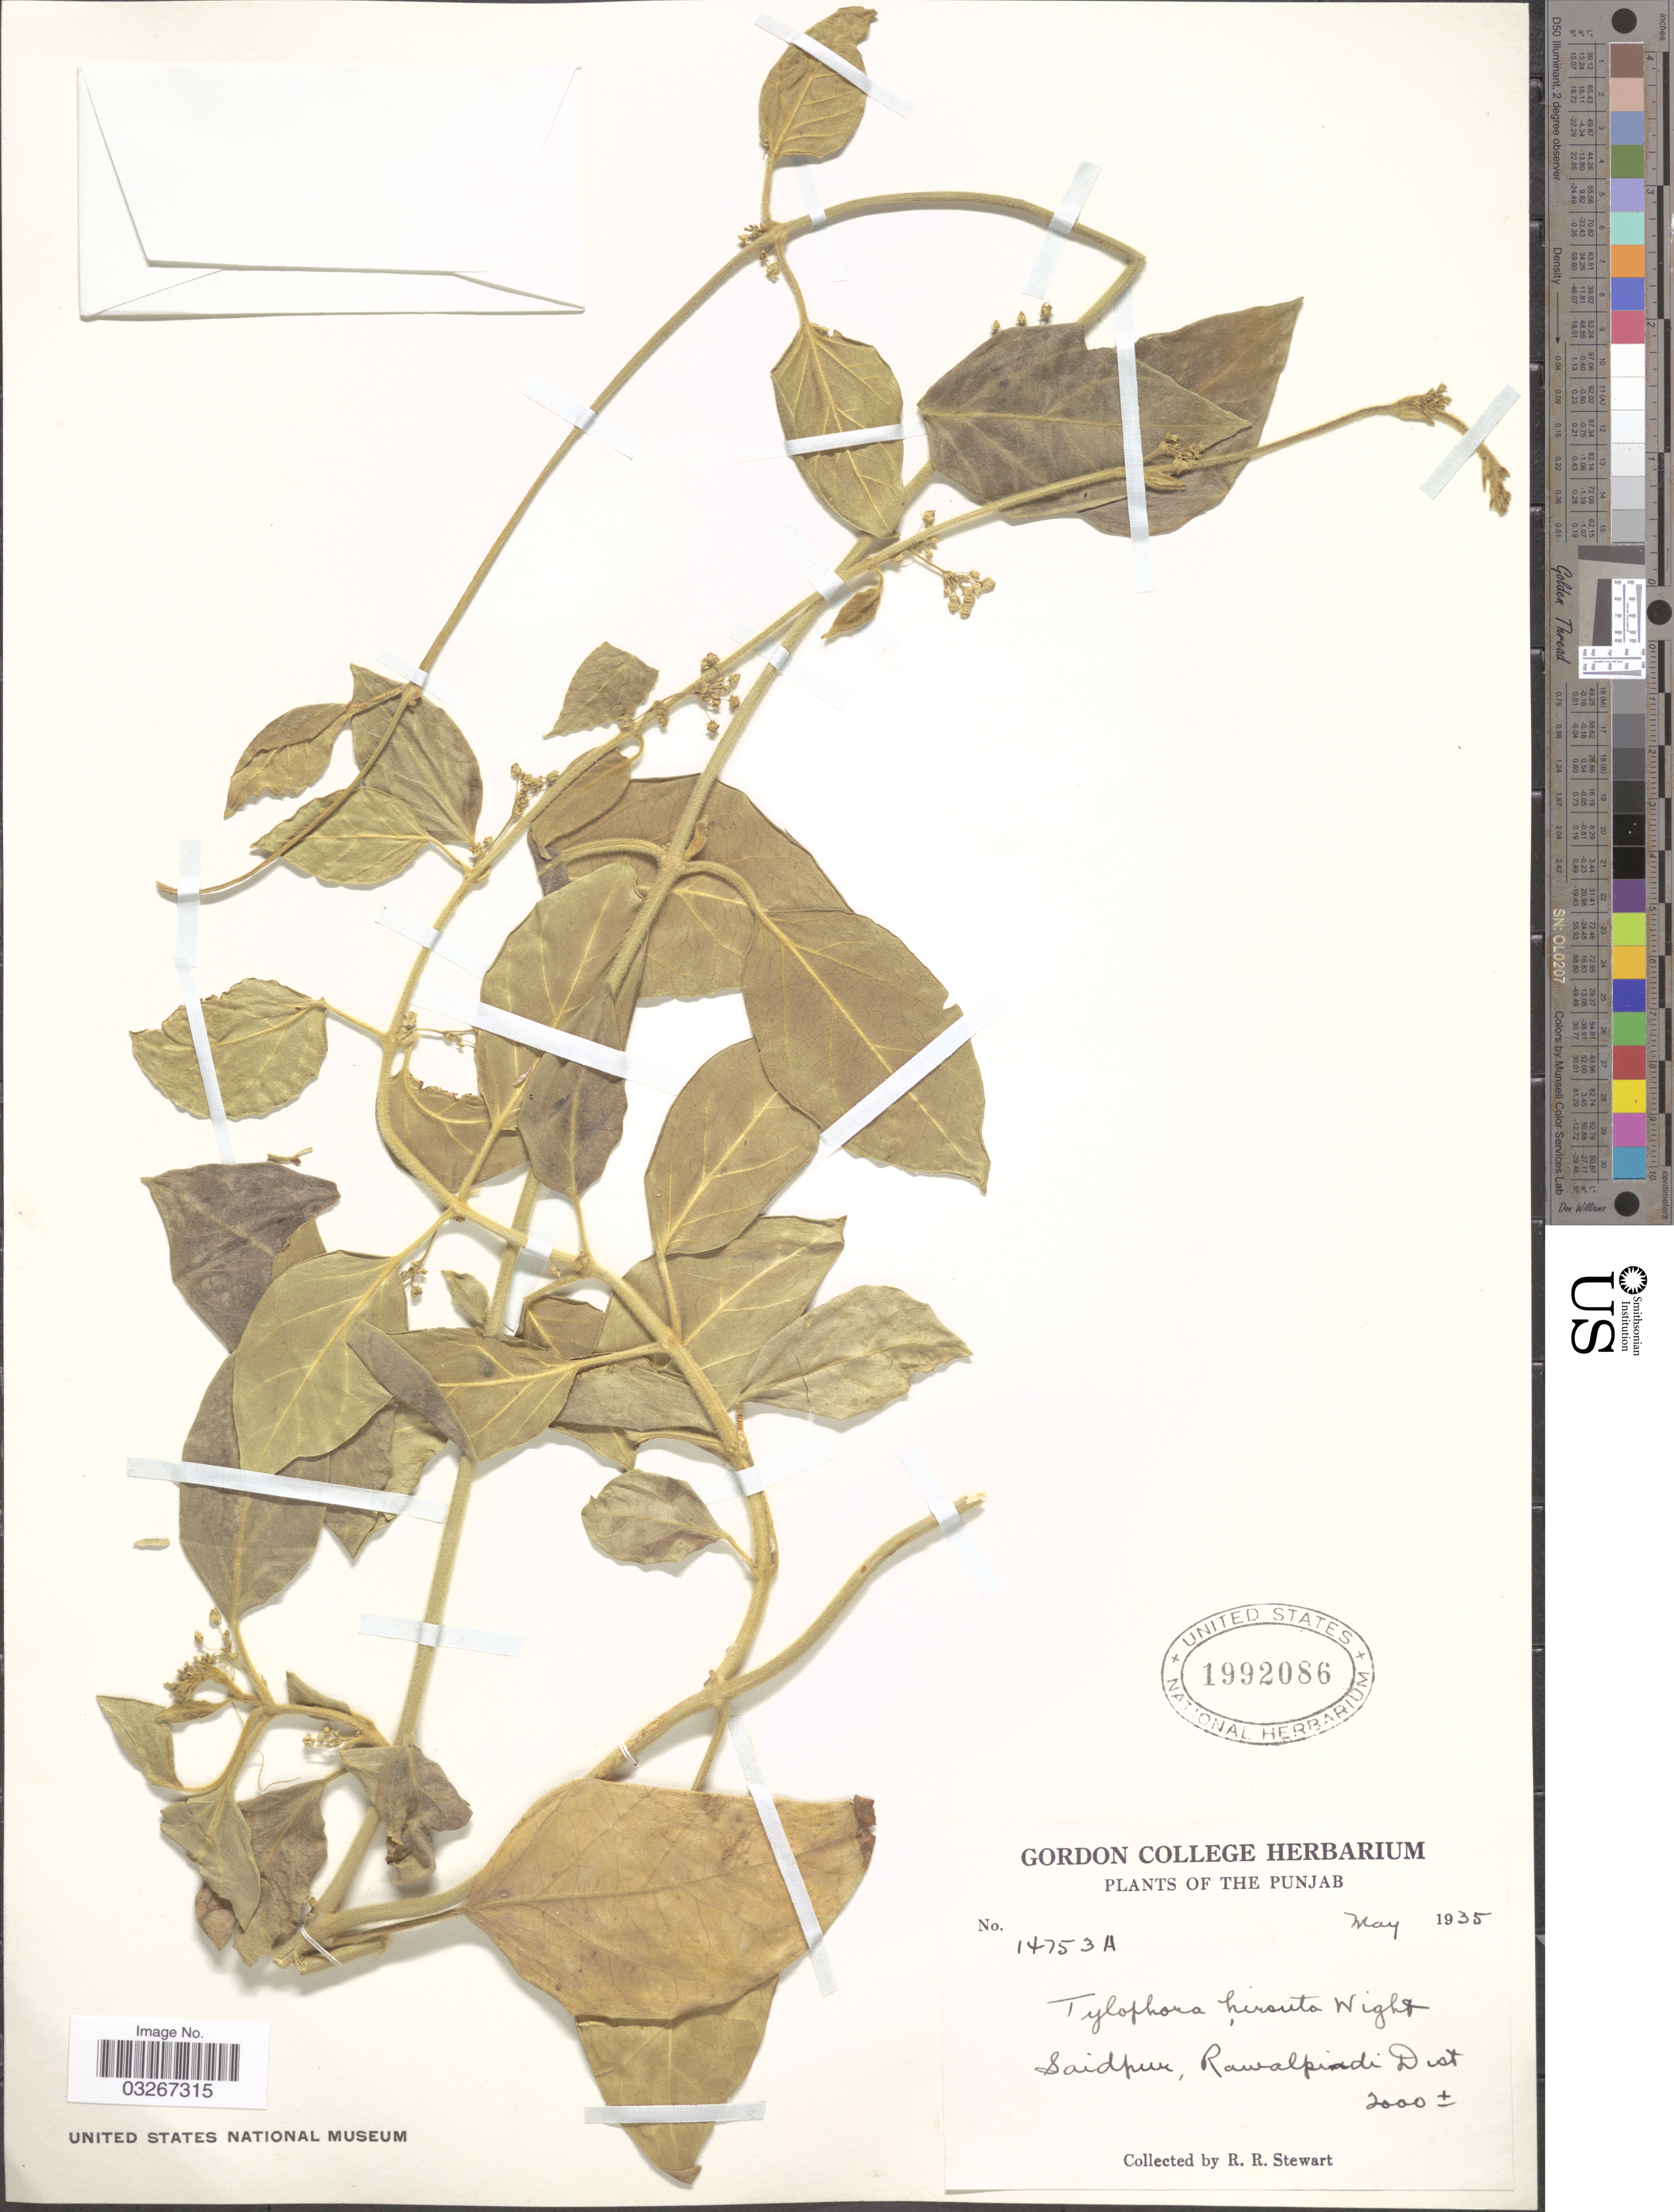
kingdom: Plantae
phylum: Tracheophyta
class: Magnoliopsida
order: Gentianales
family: Apocynaceae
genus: Tylophora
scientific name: Tylophora hirsuta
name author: (Wall.) Wight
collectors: R. Stewart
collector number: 14753A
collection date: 1935-05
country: Pakistan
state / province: Punjab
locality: Saidpur, Rawalpindi Dist.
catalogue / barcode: US 1992086